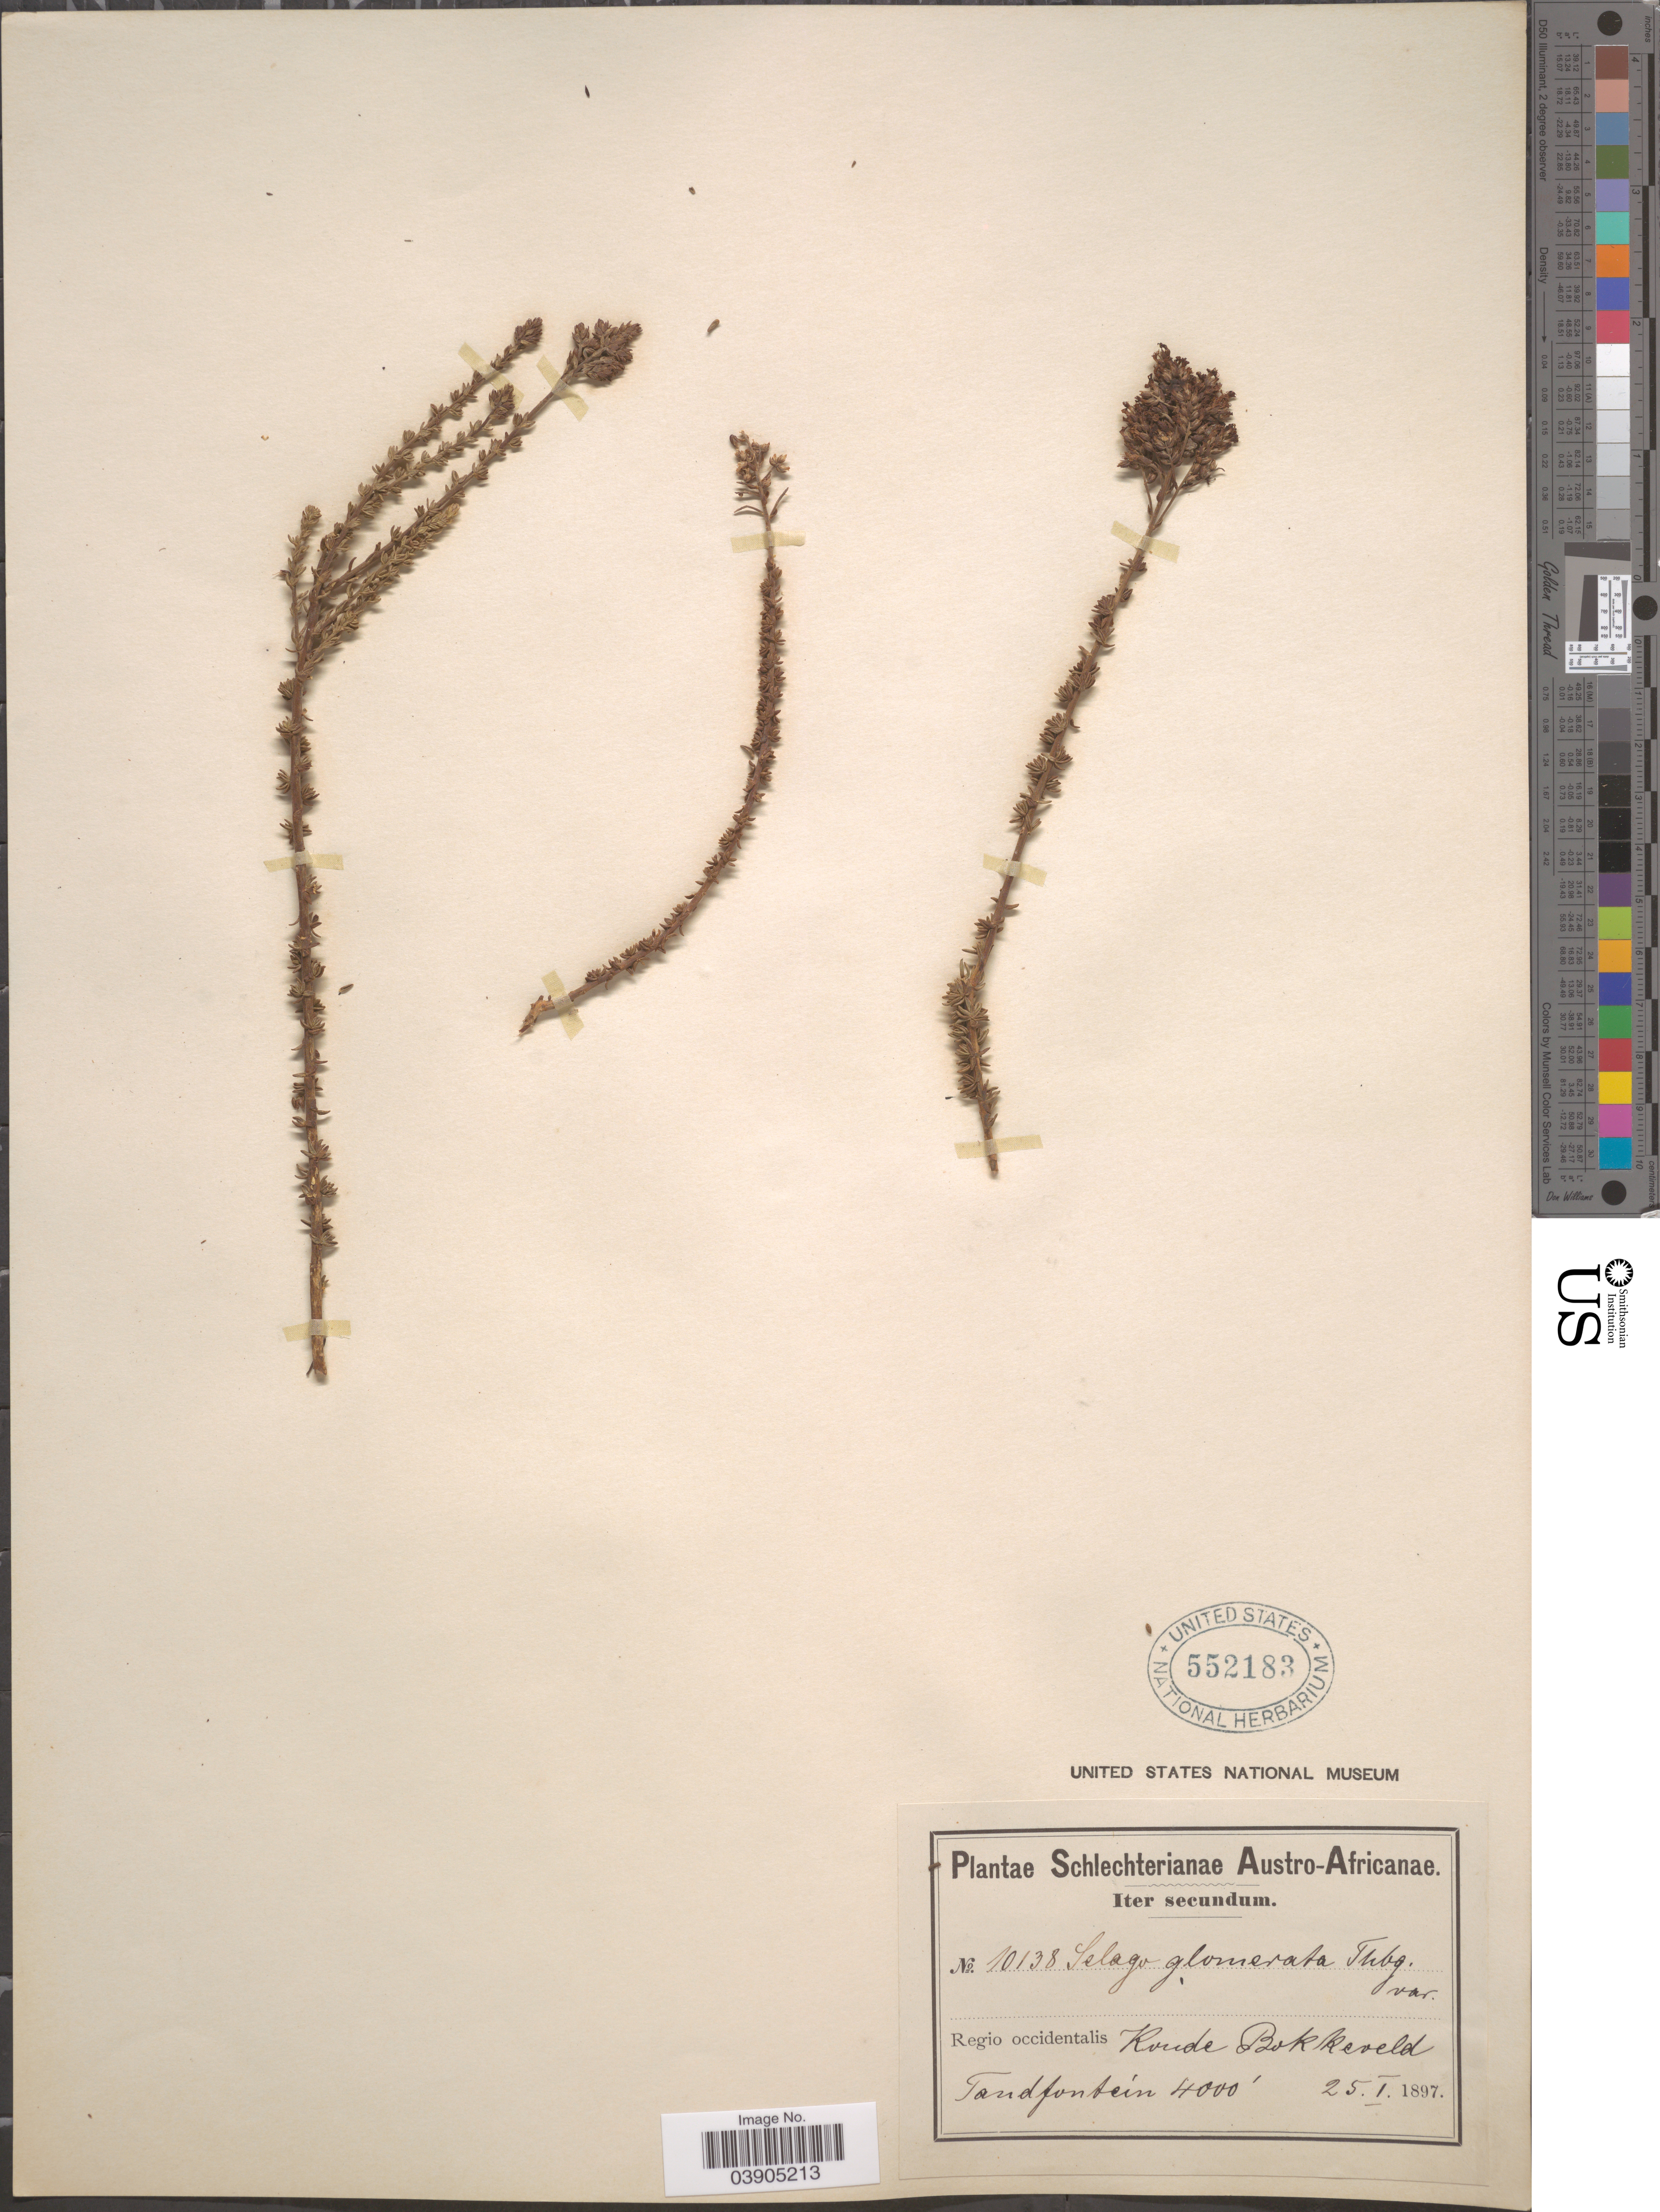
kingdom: Plantae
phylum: Tracheophyta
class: Magnoliopsida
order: Lamiales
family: Scrophulariaceae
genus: Selago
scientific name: Selago glomerata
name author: Thunb.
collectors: Schlechter, --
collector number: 10138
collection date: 1897-01-25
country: South Africa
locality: Austro-Africanae. Regio occidentalis Koude Bokkeveld. Tandfontein.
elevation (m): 1219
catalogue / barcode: US 552183